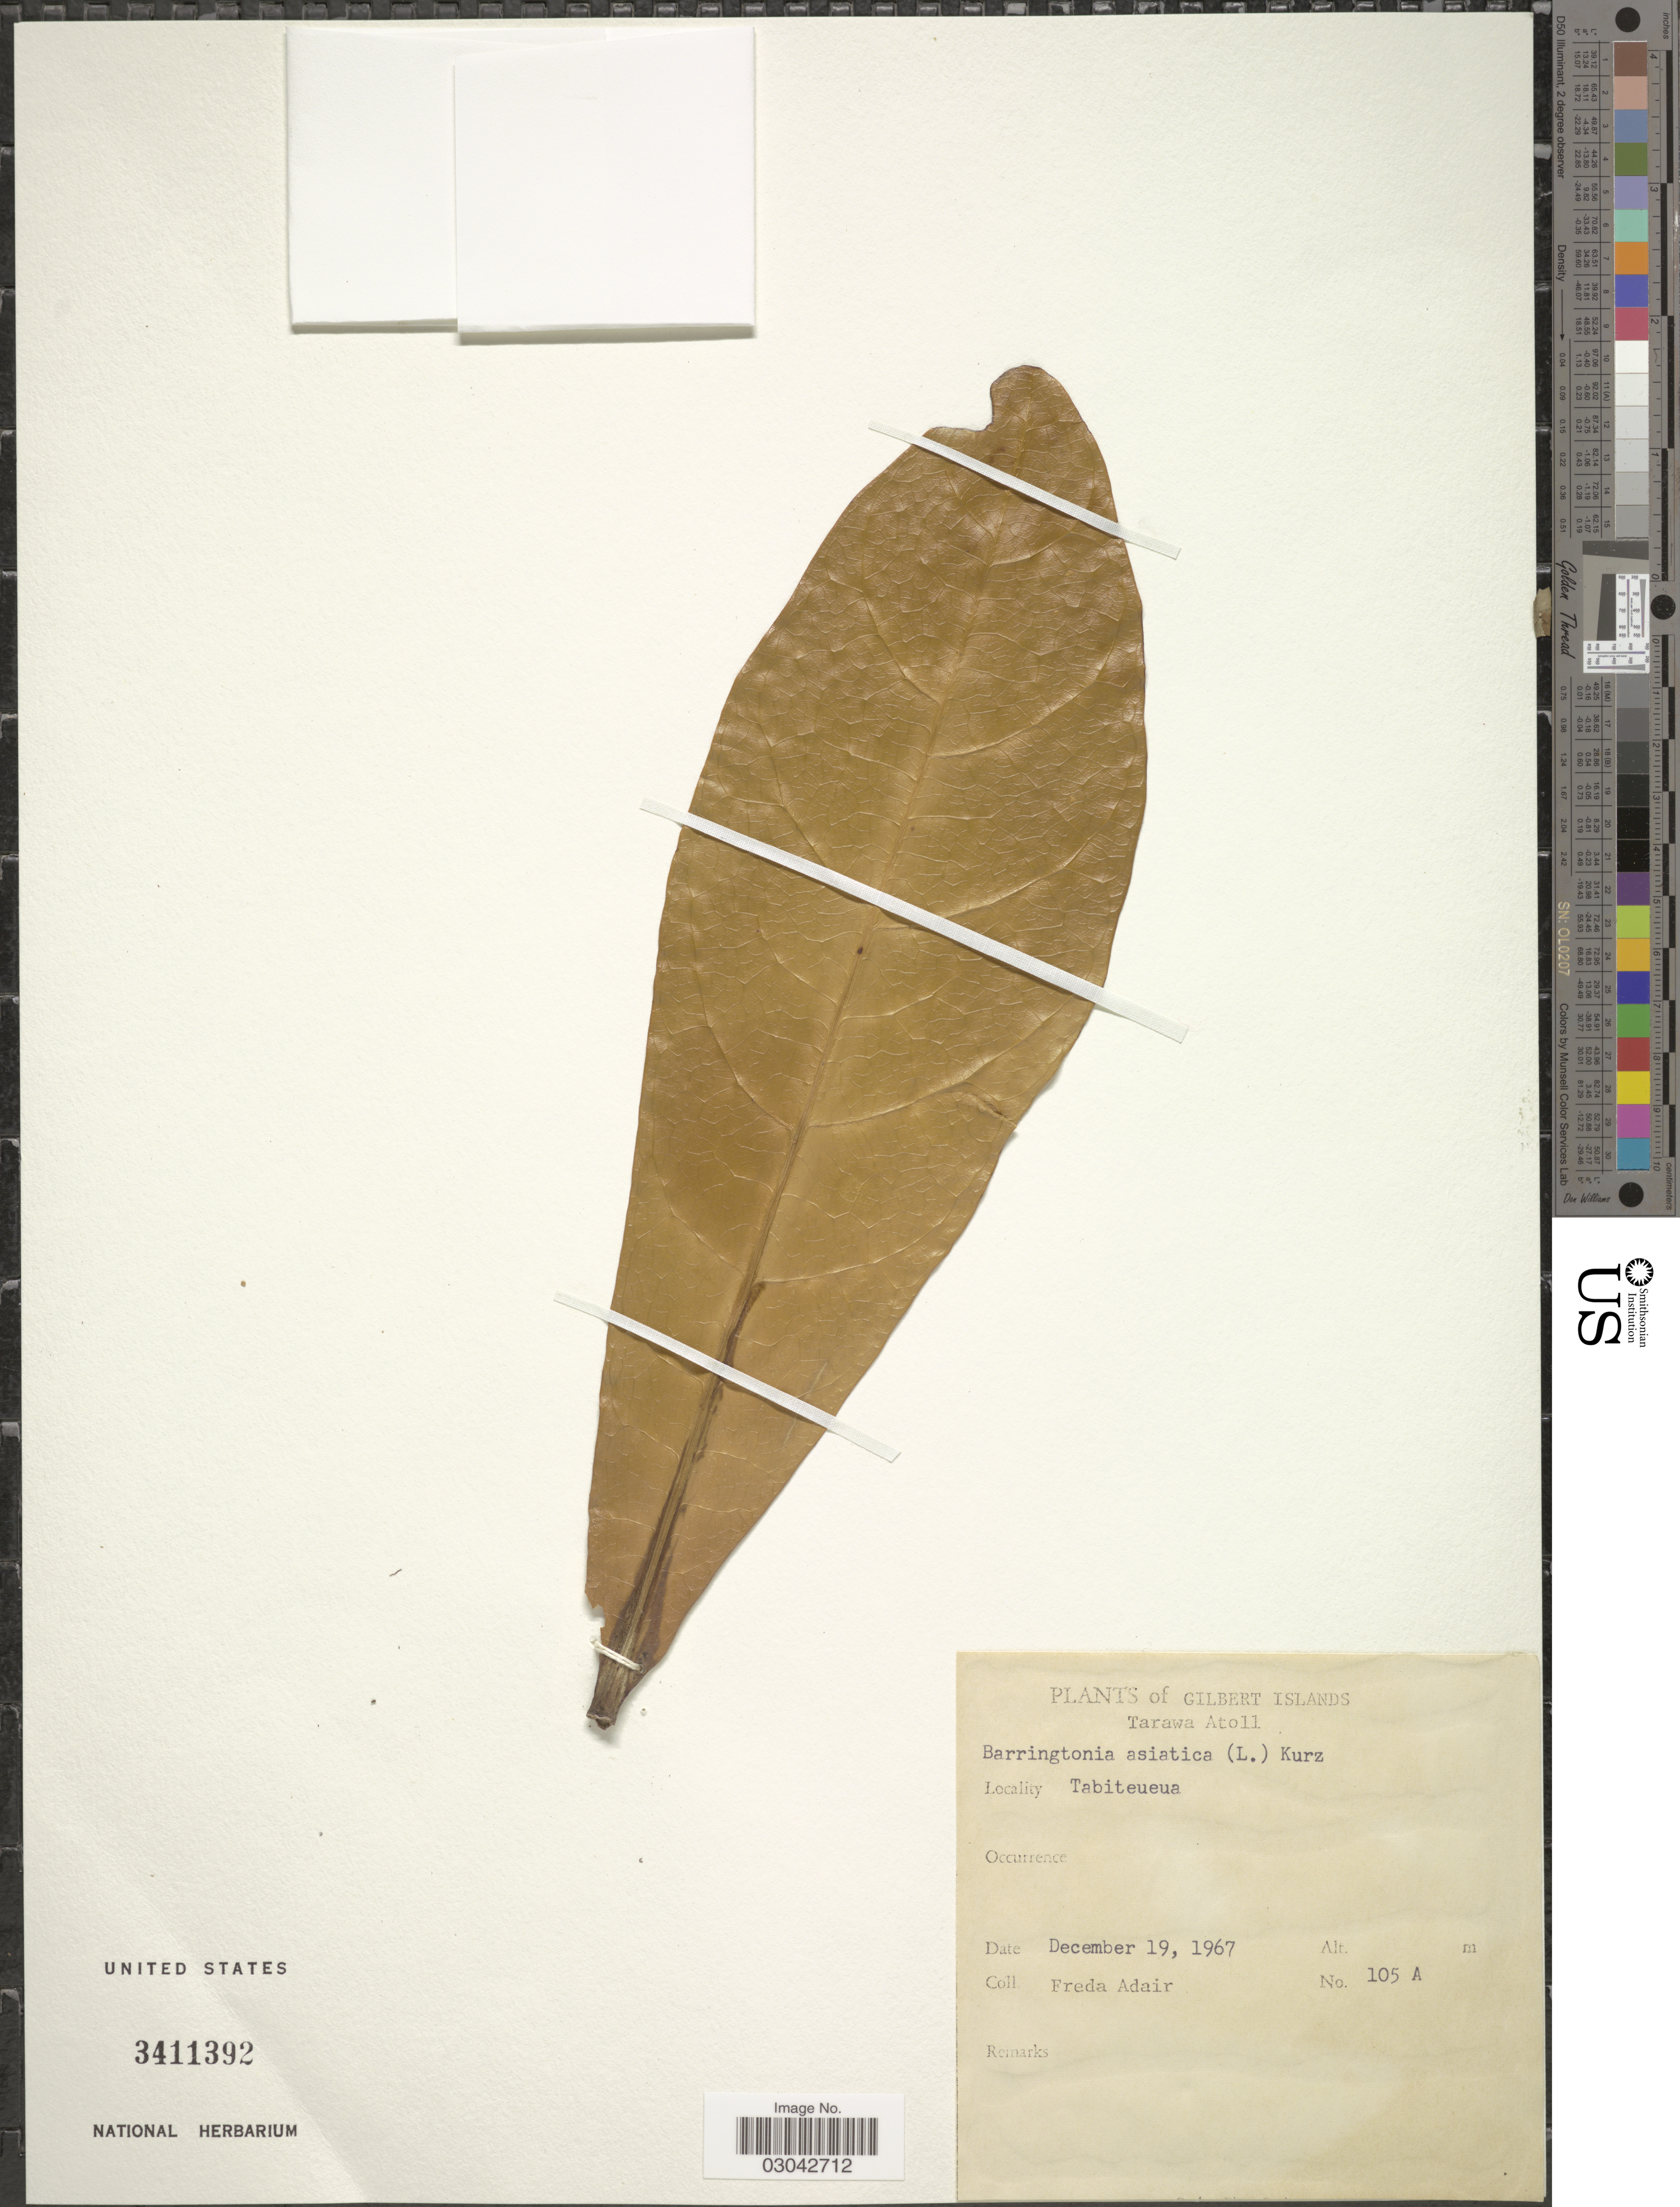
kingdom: Plantae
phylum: Tracheophyta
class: Magnoliopsida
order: Ericales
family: Lecythidaceae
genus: Barringtonia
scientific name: Barringtonia asiatica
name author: (L.) Kurz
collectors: F. Adair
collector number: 105A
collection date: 1967-12-19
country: Kiribati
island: Tarawa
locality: Gilbert Islands. Tarawa Atoll. Tabiteueua.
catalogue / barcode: US 3411392